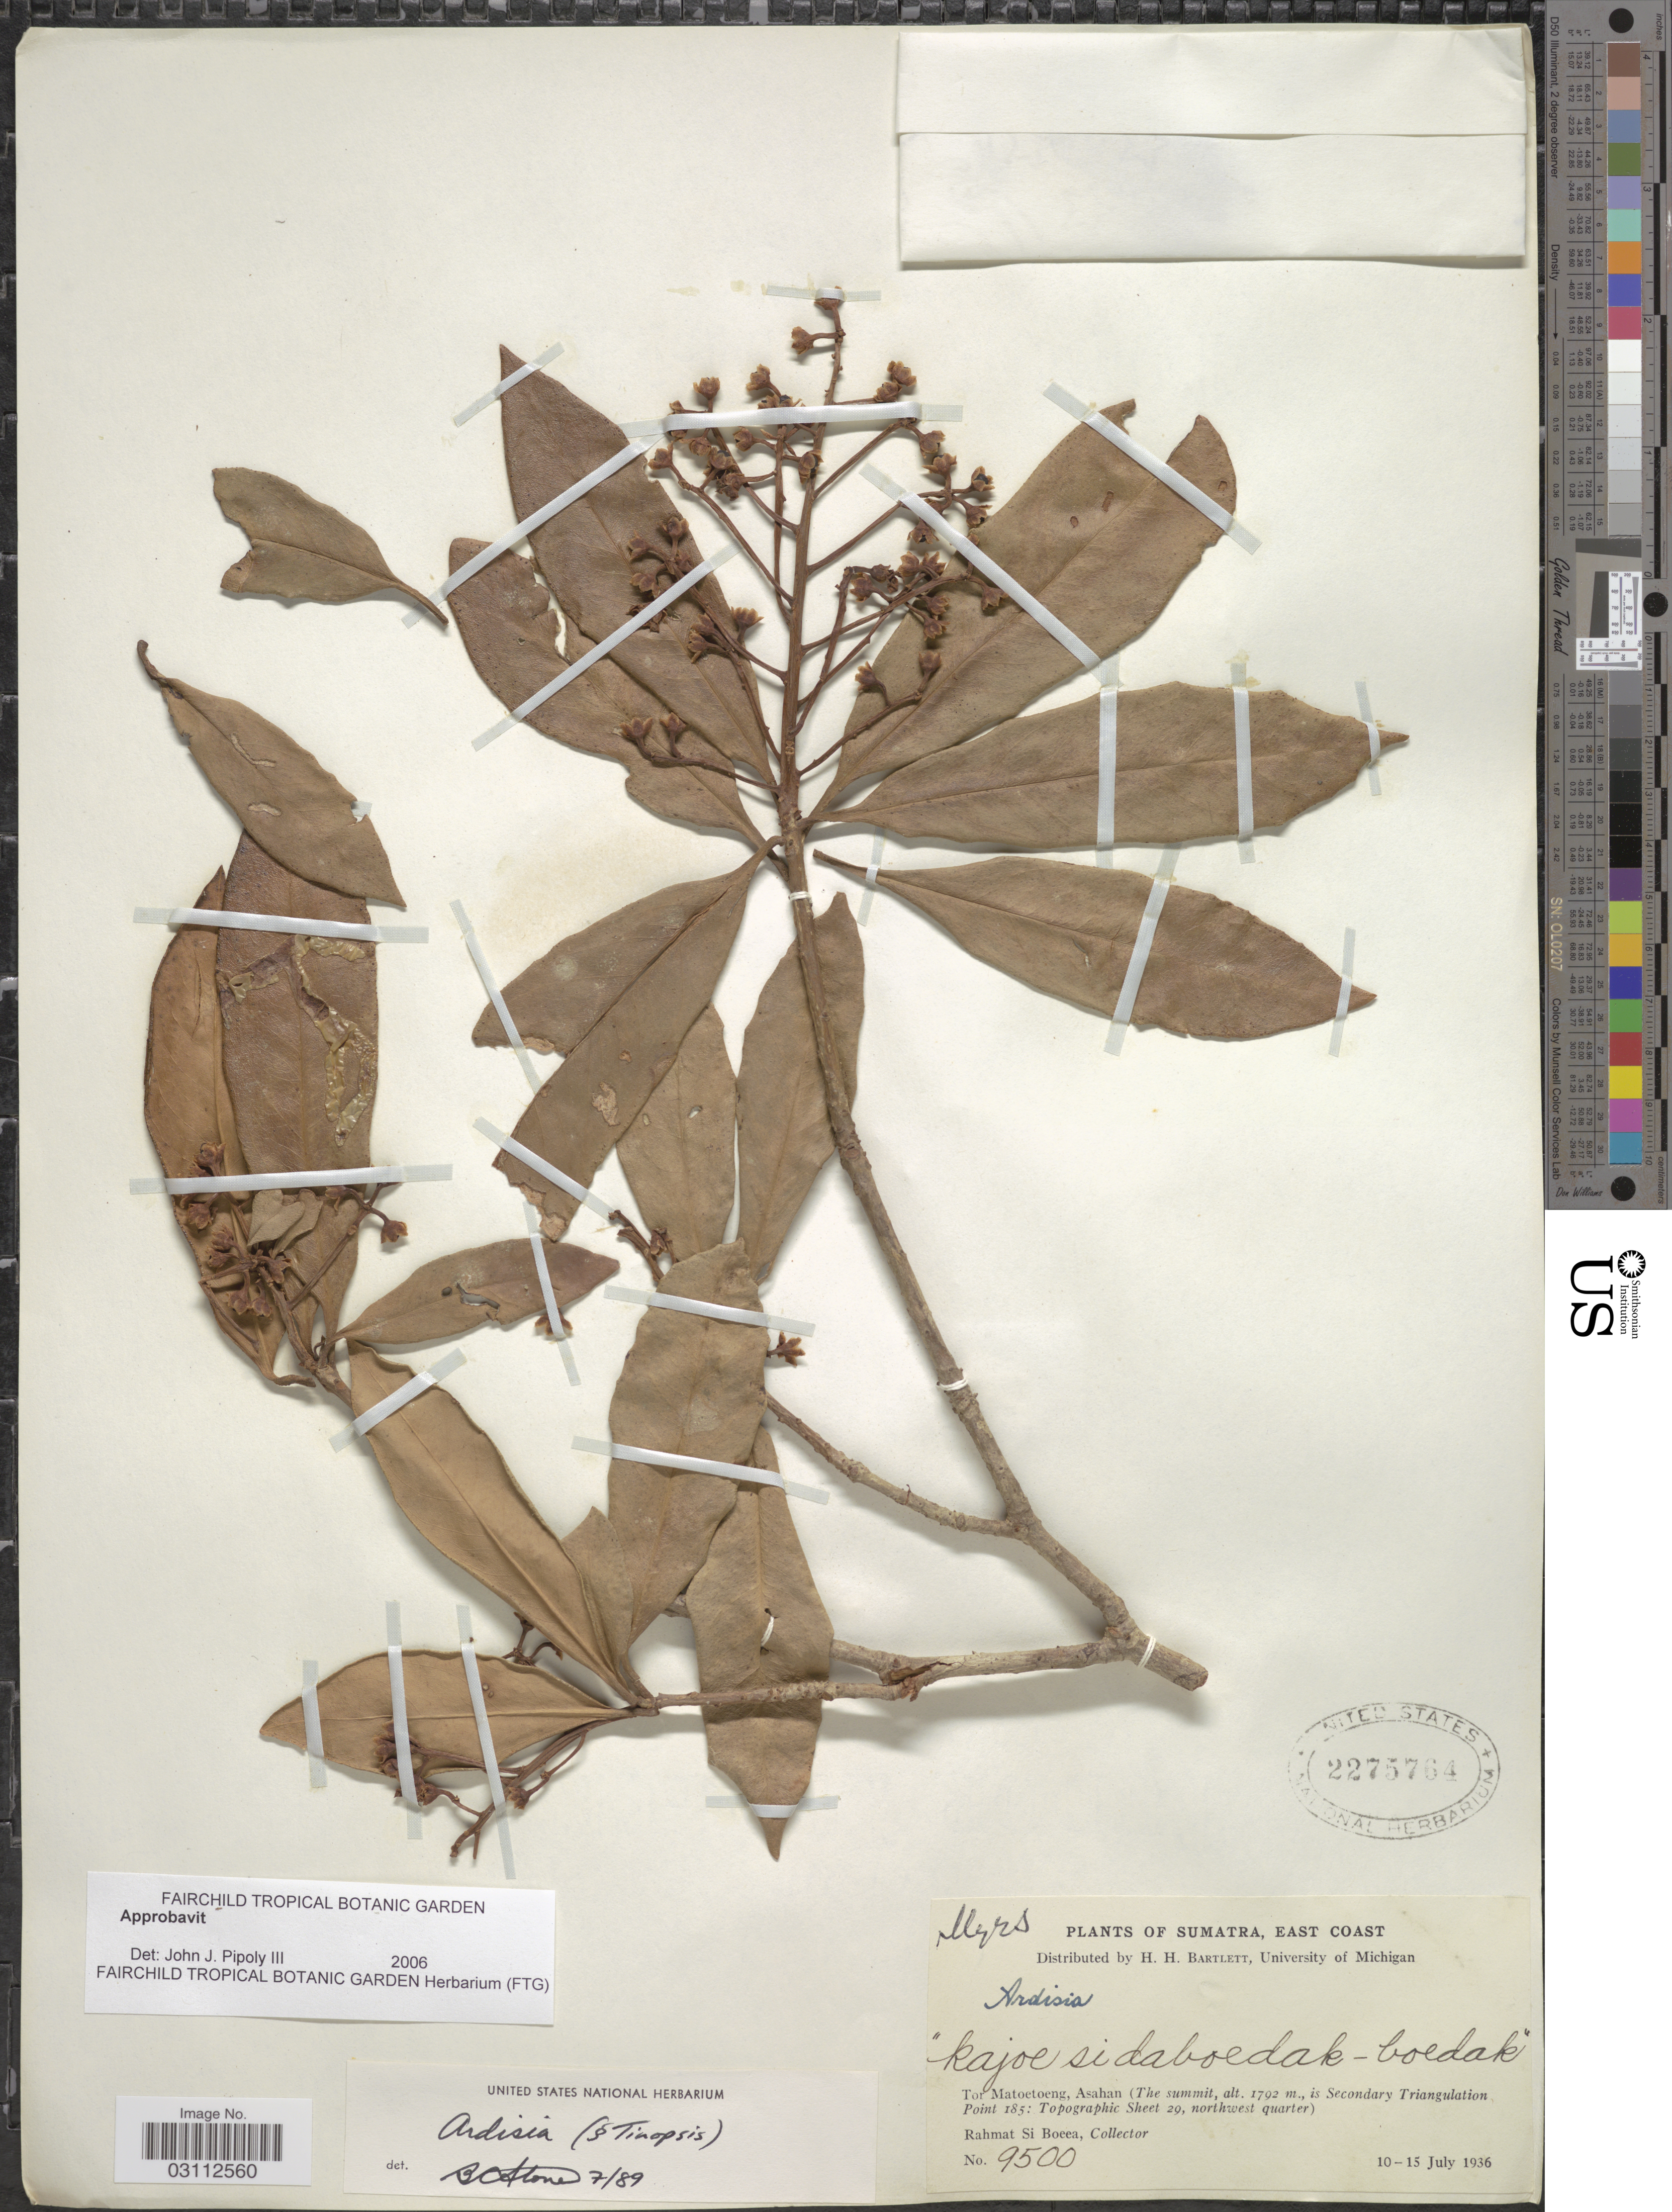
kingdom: Plantae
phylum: Tracheophyta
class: Magnoliopsida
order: Ericales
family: Primulaceae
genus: Ardisia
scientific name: Ardisia sp.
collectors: Rahmat Si Boeea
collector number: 9500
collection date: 1936-07-10/1936-07-15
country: Indonesia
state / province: Sumatra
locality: East Coast. Tor Matoetoeng, Asahan (The summit, is Secondary Triangulation Point 185: Topographic Sheet 29, northwest quarter).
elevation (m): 1792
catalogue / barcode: US 2275764